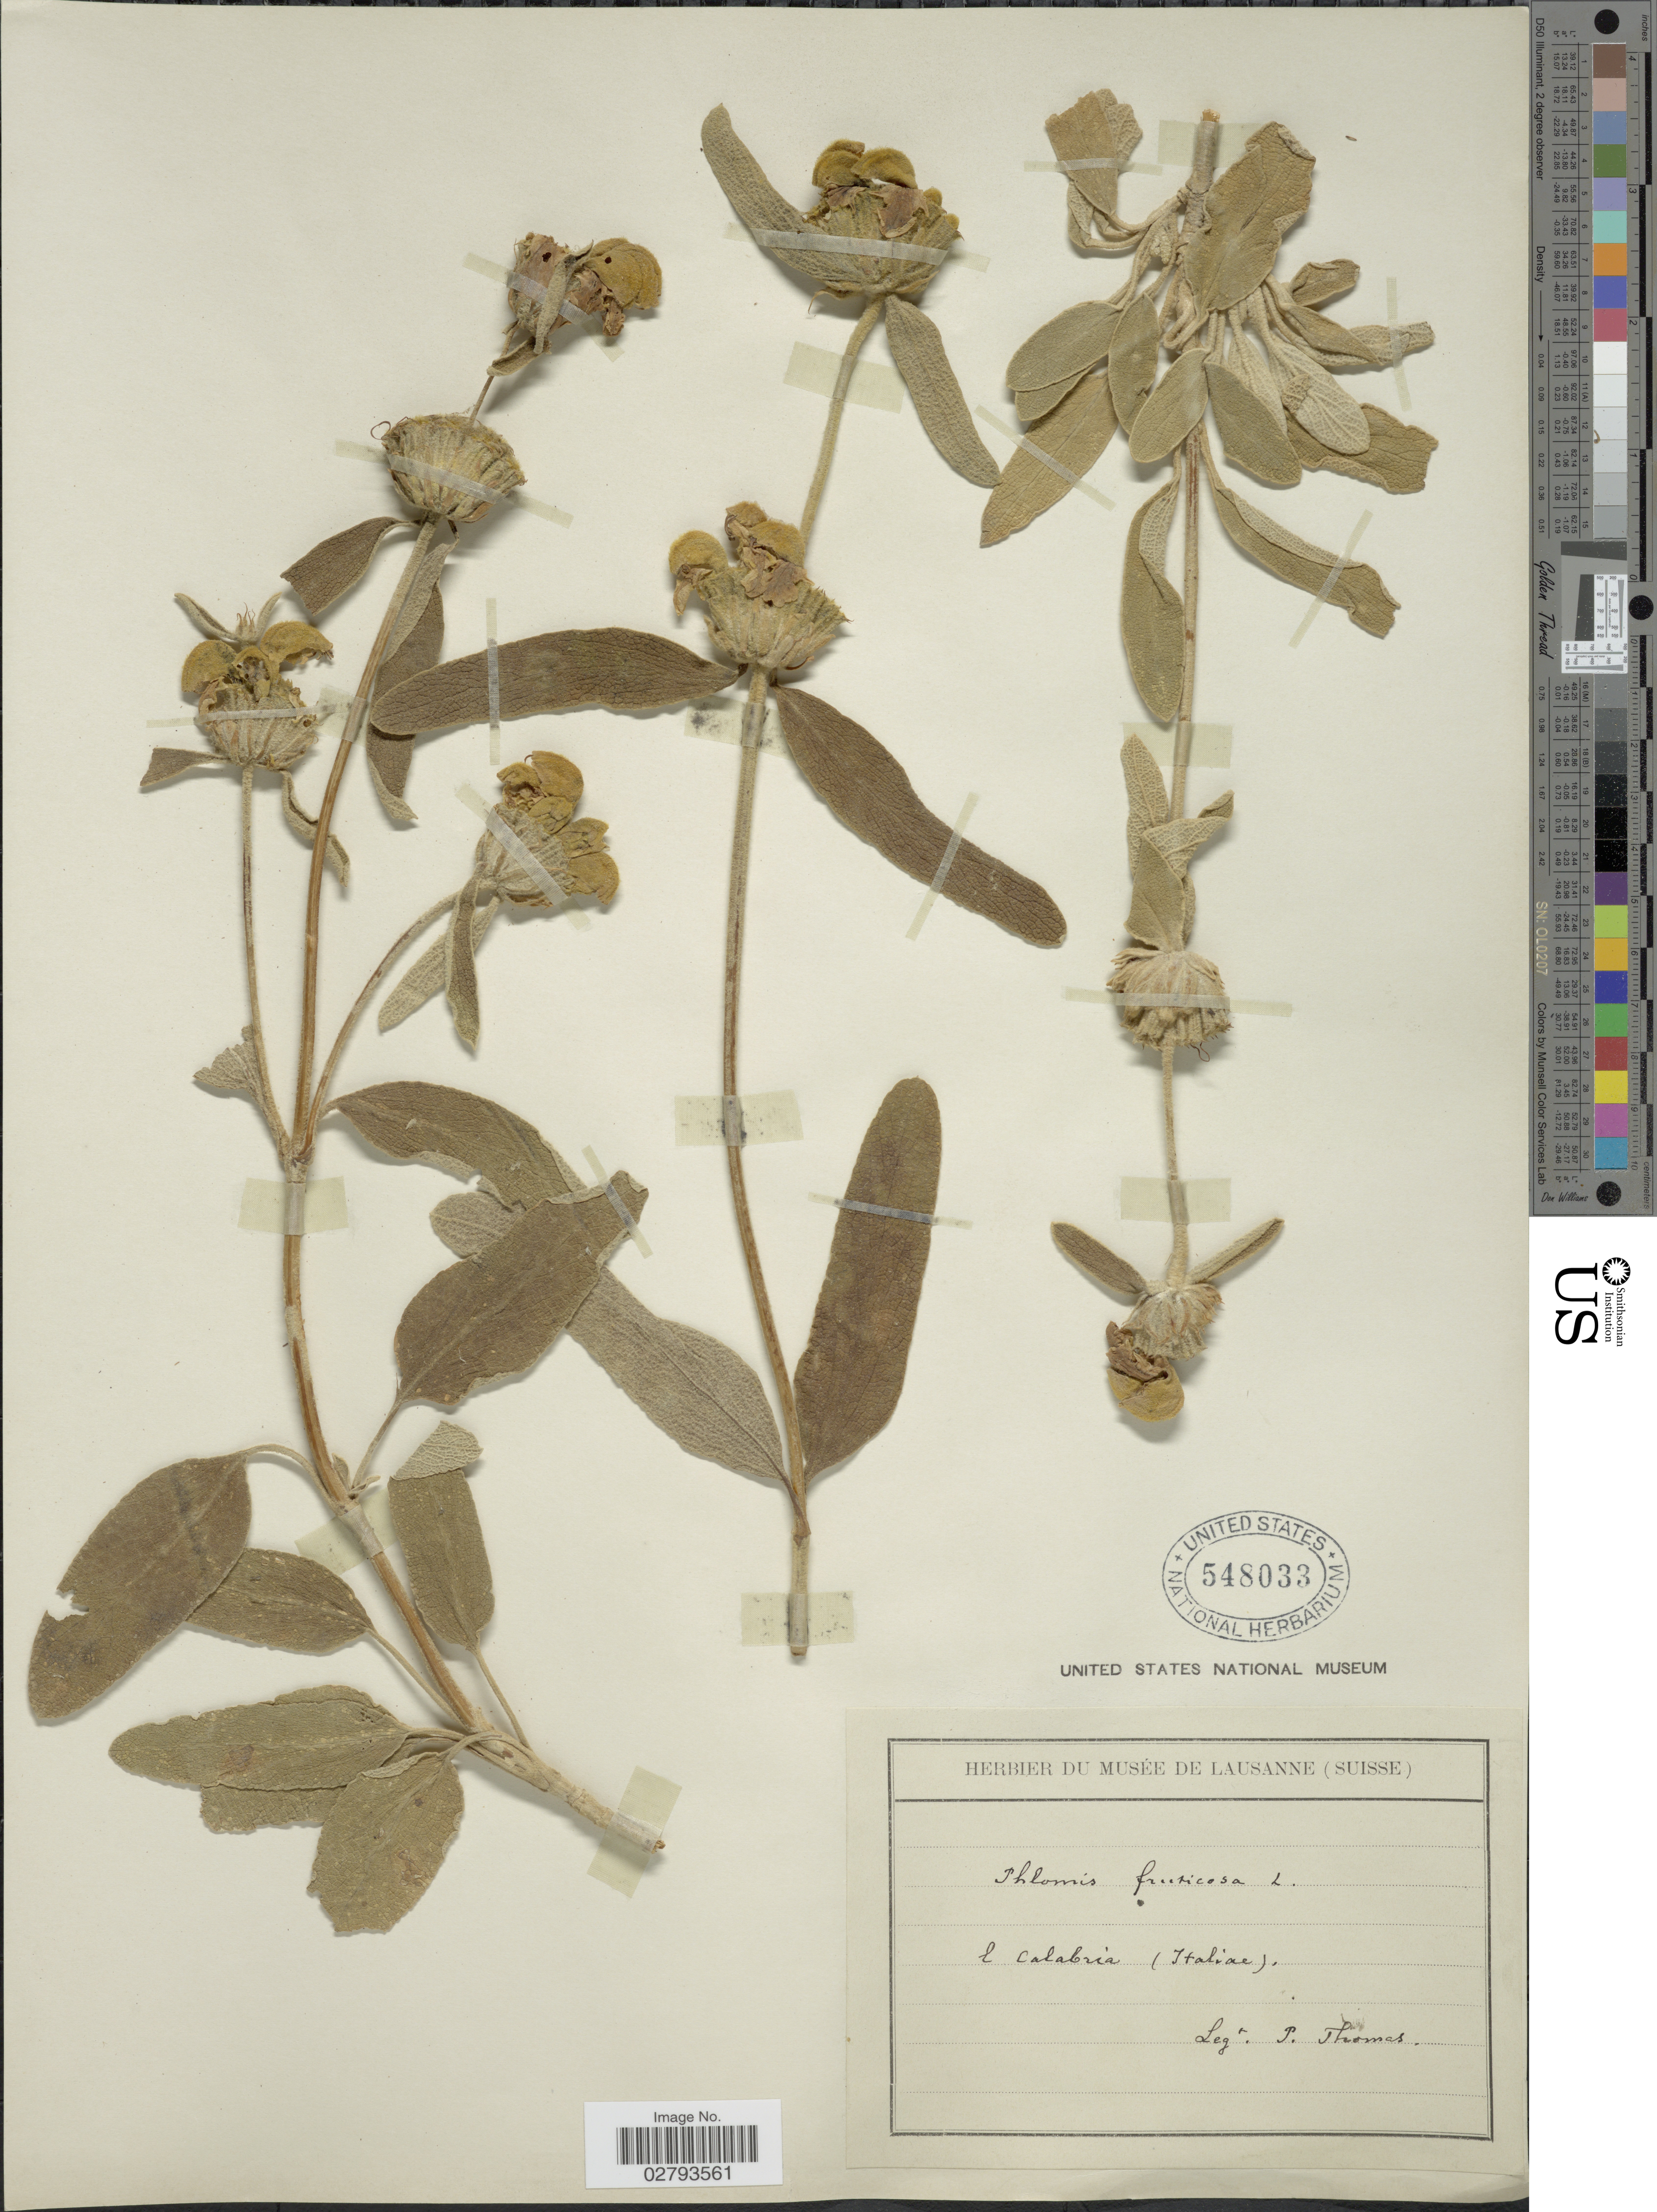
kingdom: Plantae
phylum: Tracheophyta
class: Magnoliopsida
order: Lamiales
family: Lamiaceae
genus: Phlomis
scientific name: Phlomis fruticosa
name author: L.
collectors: P. Thomas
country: Italy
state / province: Calabria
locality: L. Calabria.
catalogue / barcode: US 548033